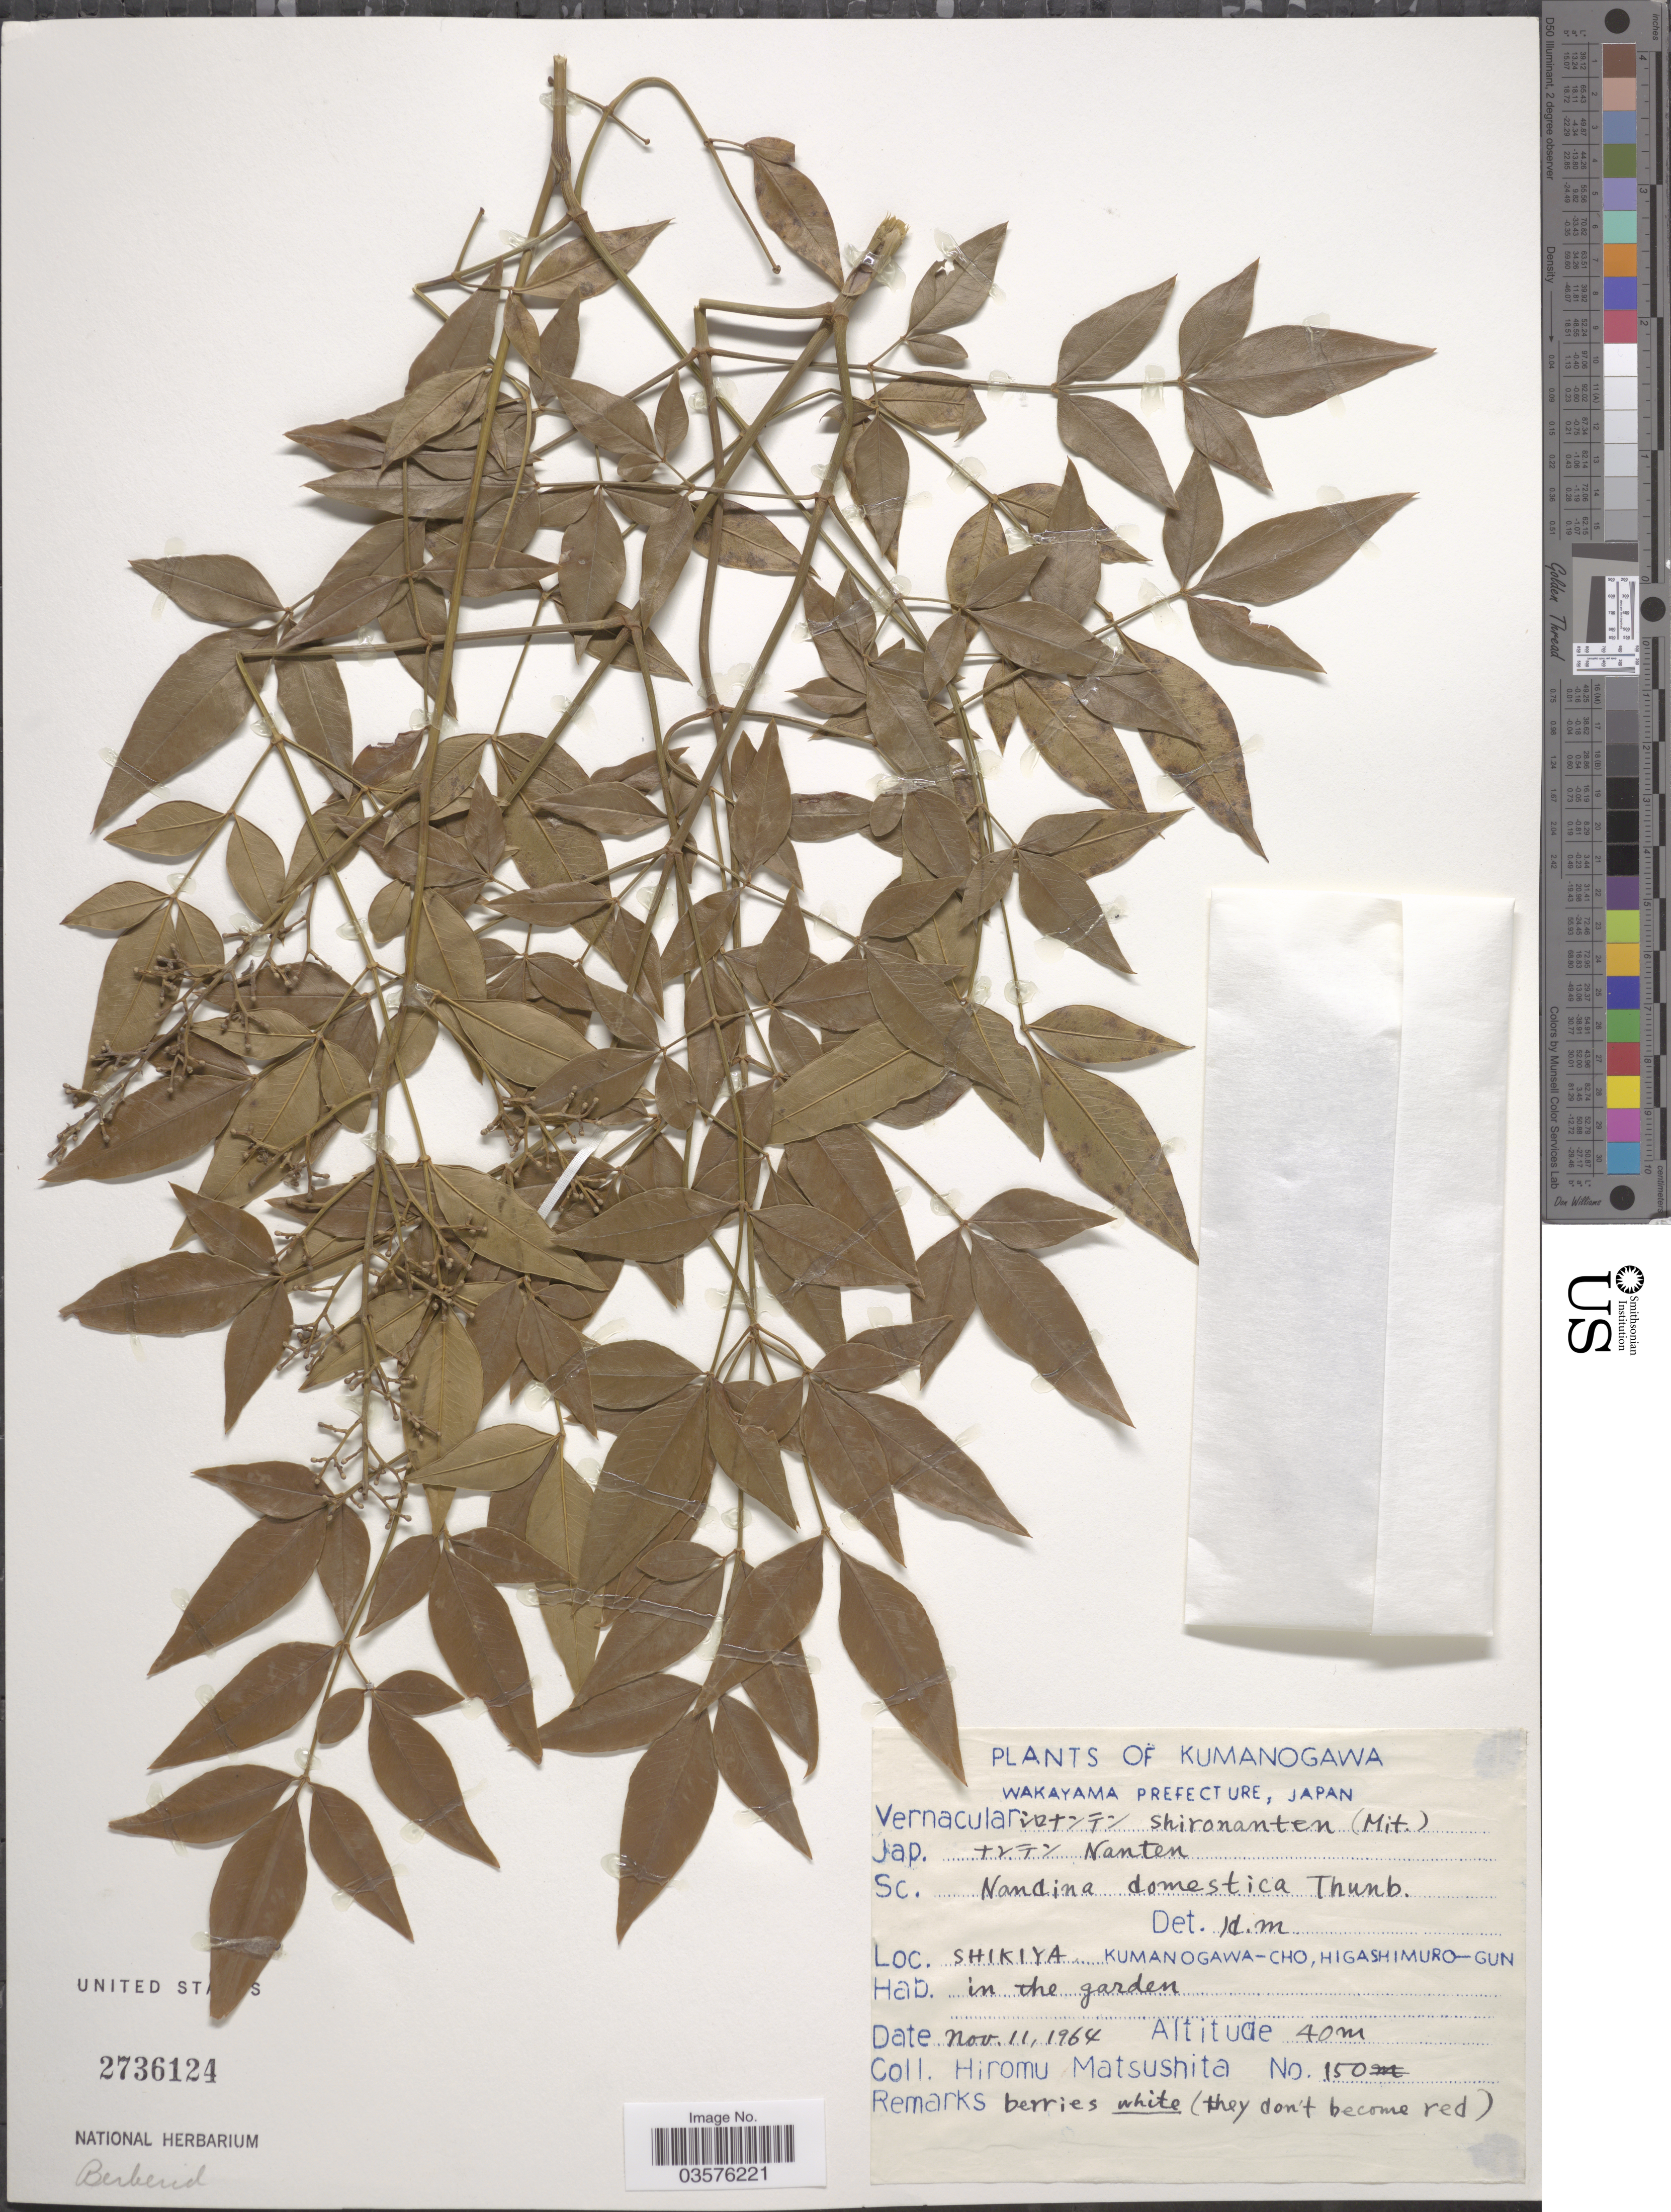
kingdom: Plantae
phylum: Tracheophyta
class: Magnoliopsida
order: Ranunculales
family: Berberidaceae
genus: Nandina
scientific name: Nandina domestica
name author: Thunb.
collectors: H. Matsushita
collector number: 150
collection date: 1964-11-11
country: Japan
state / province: Wakayama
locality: Kumanogawa. Wakayama Prefecture. Shikiya, Kumanogawa-Cho, Higashimuro-Gun.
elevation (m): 40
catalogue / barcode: US 2736124